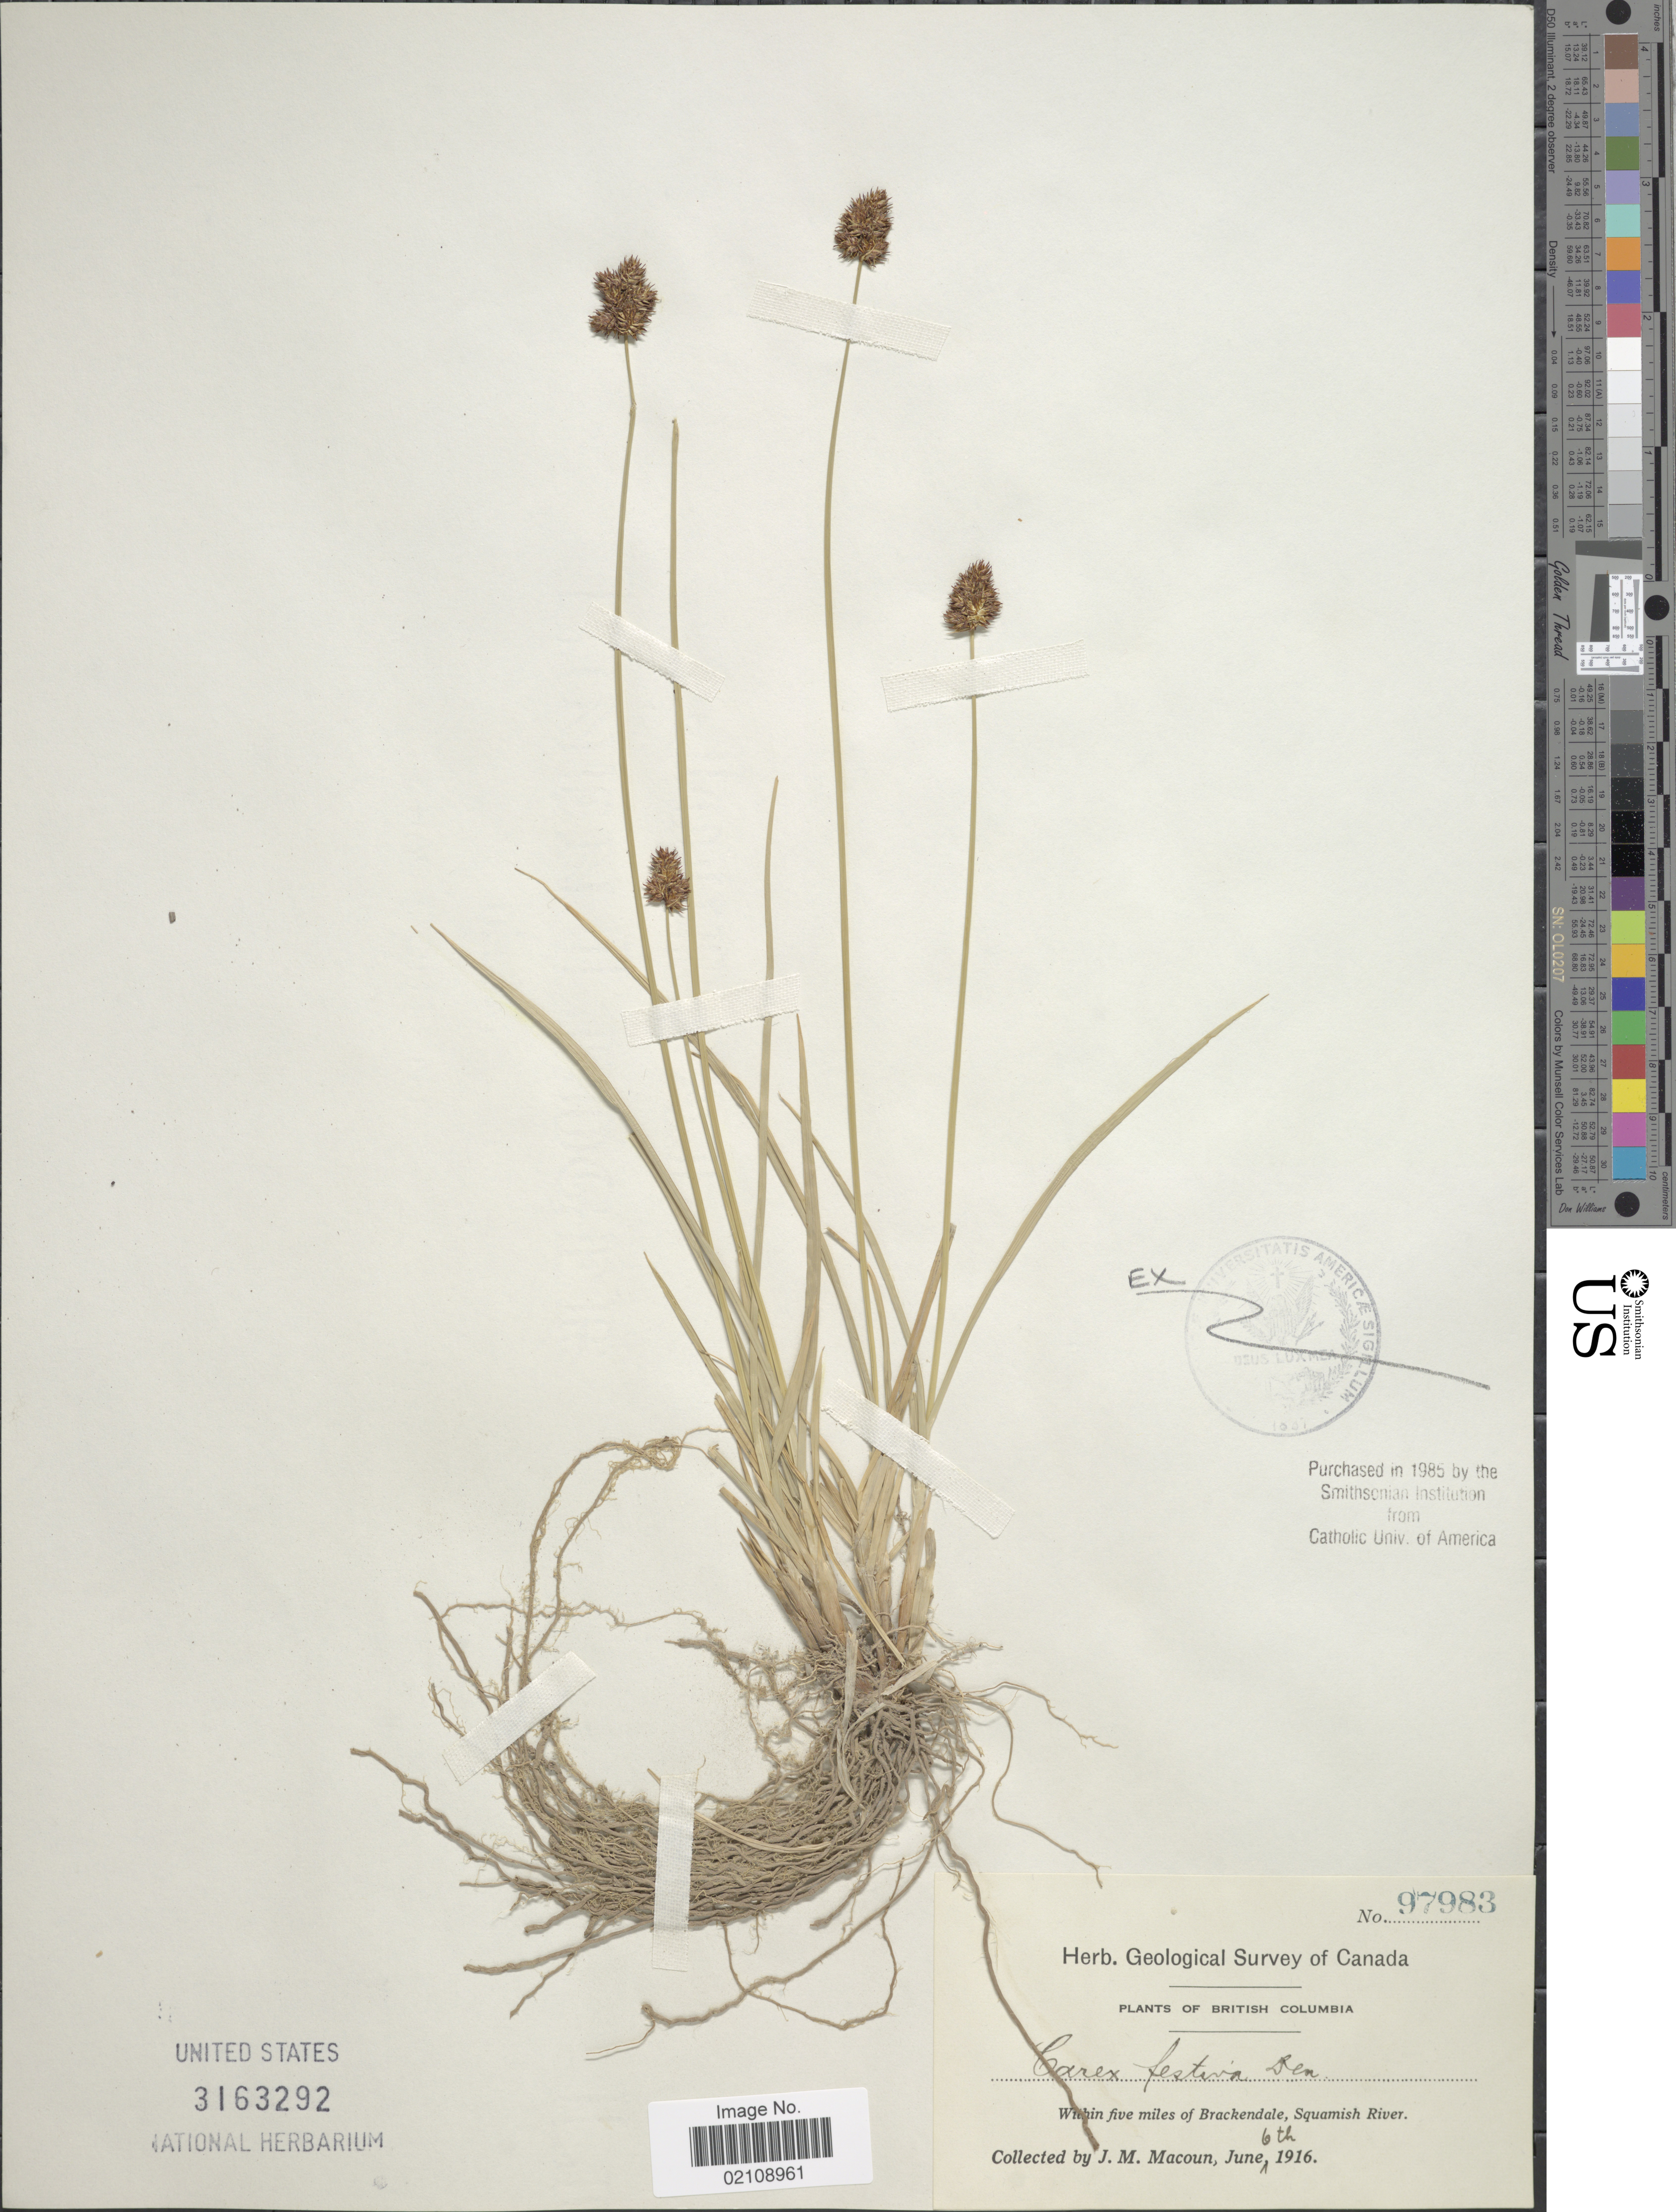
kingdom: Plantae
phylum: Tracheophyta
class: Liliopsida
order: Poales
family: Cyperaceae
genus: Carex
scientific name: Carex pachystachya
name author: Cham. ex Steud.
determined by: Strong, Mark T., (BOT), Smithsonian Institution - National Museum of Natural History (UNITED STATES)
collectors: J. M. Macoun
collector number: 97983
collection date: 1916-06-06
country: Canada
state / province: British Columbia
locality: Within five miles of Brackendale, Squamish River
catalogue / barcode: US 3163292